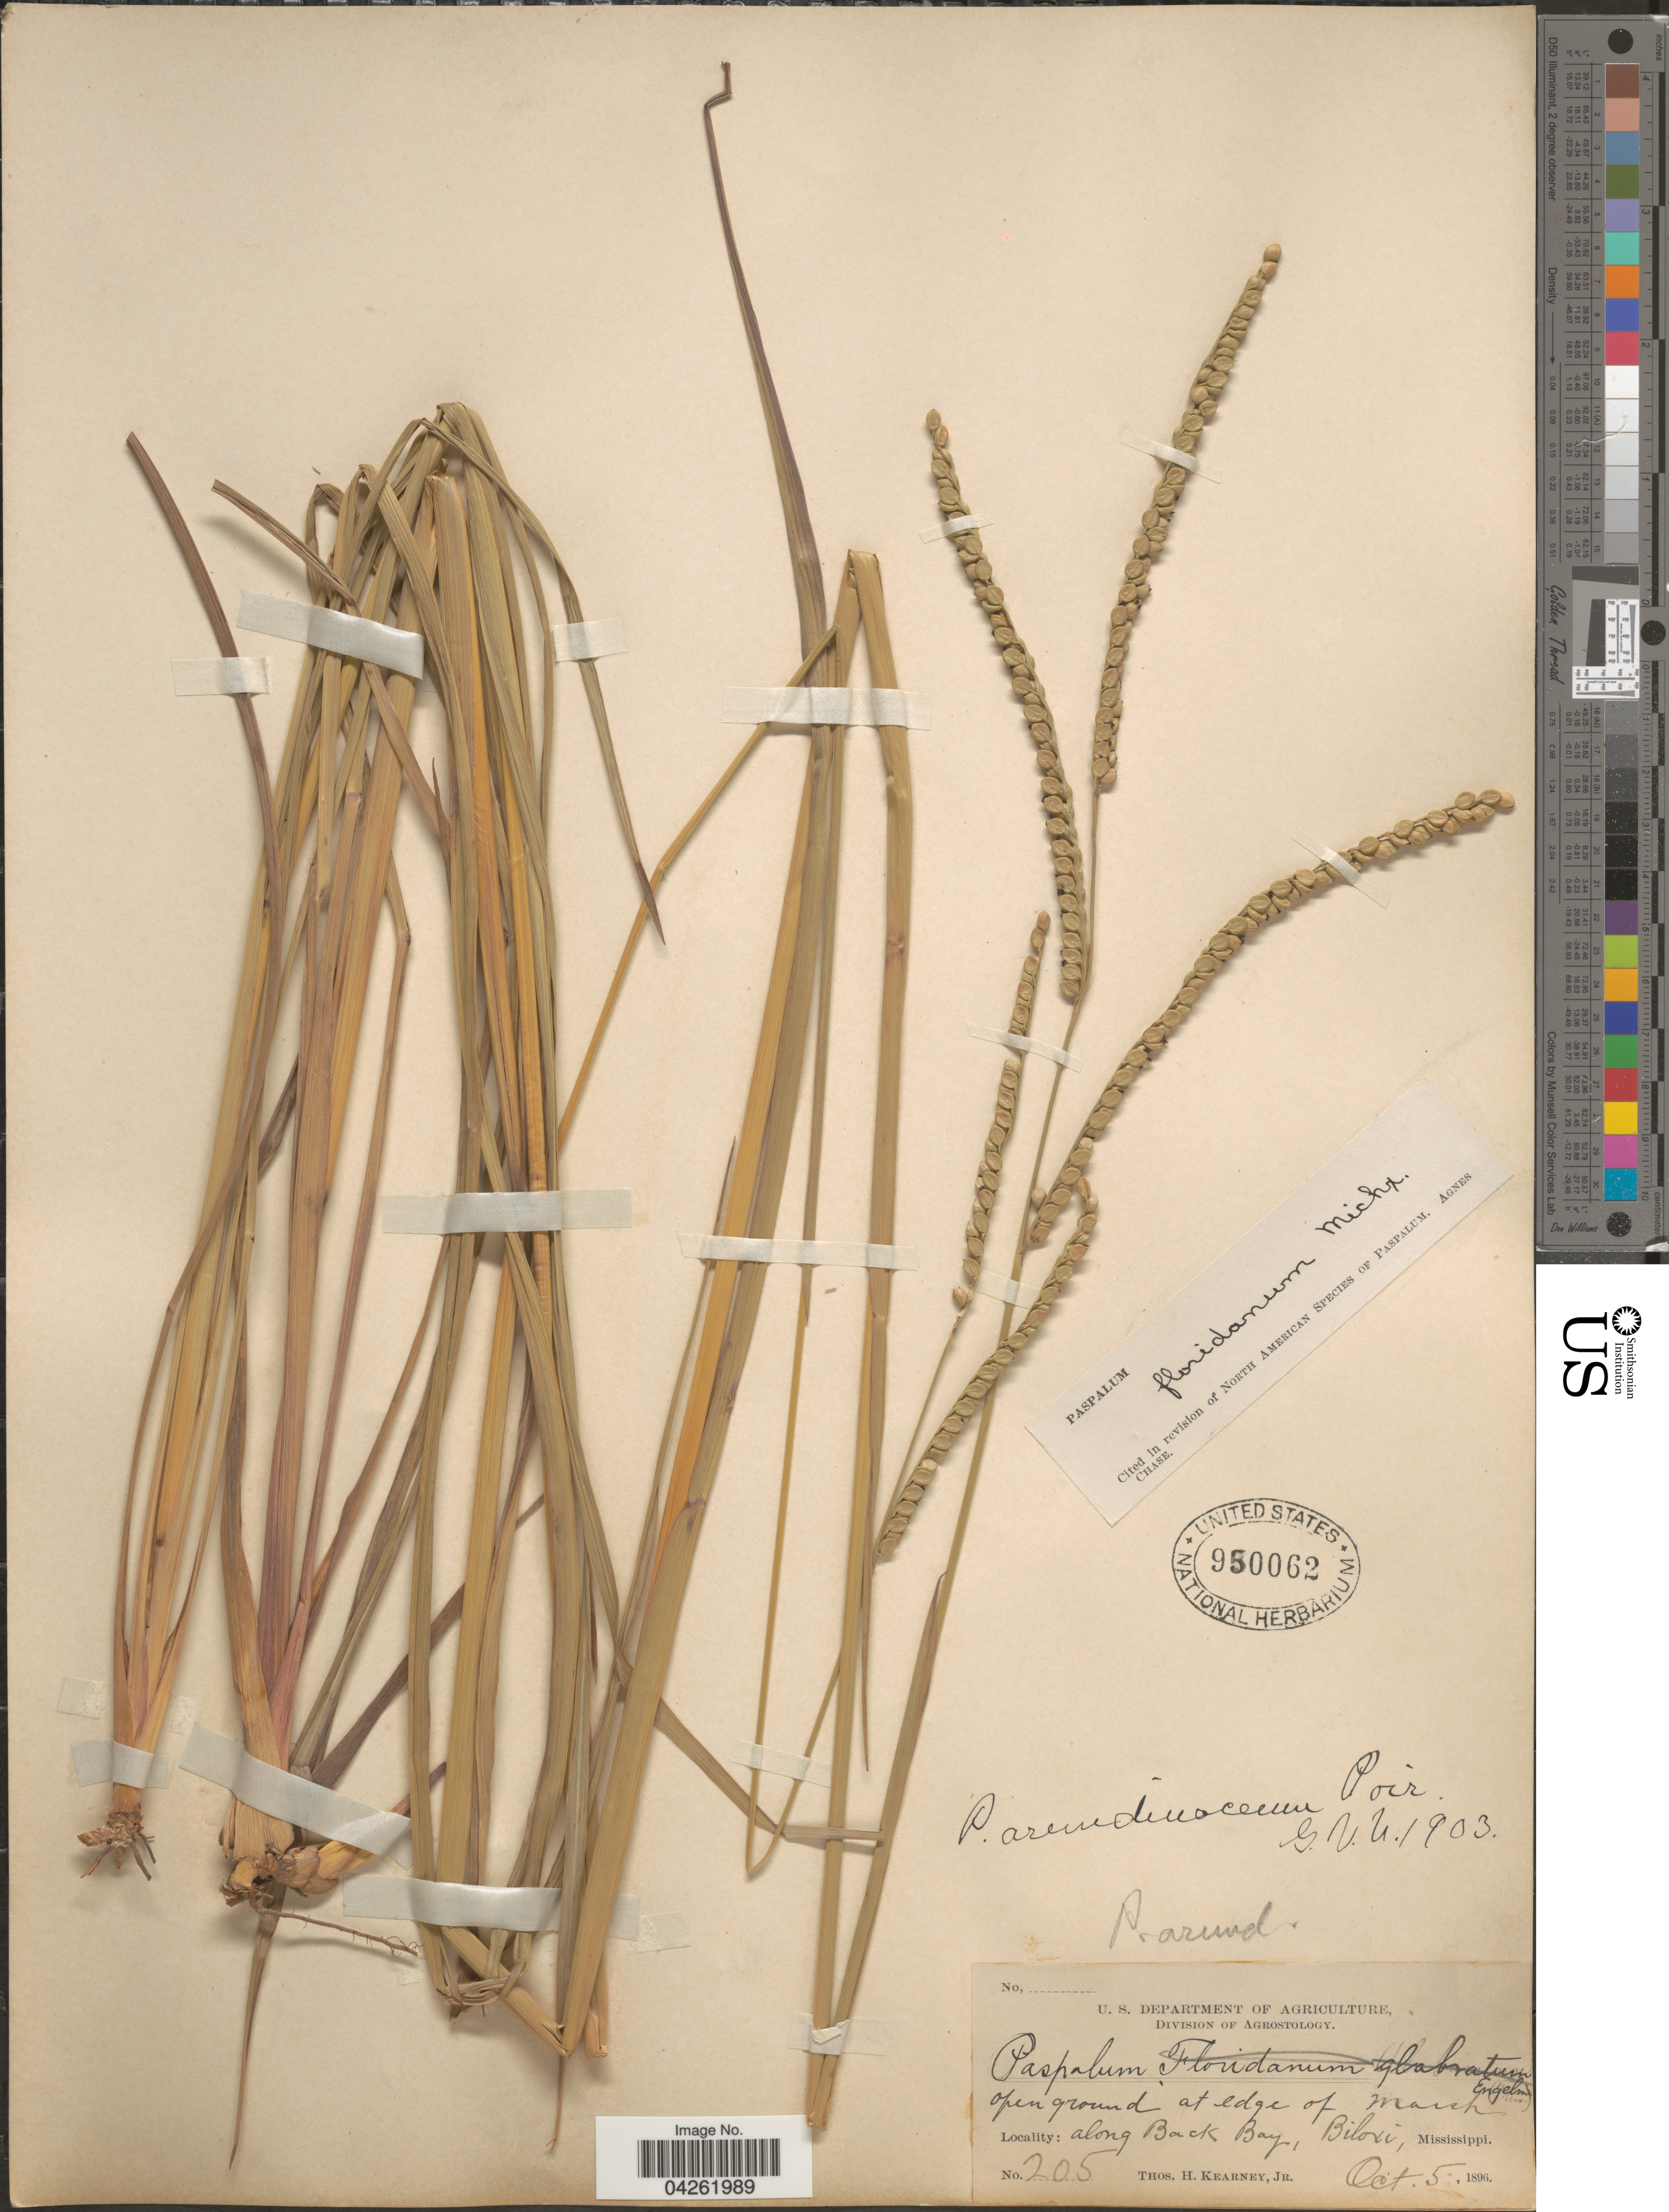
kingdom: Plantae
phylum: Tracheophyta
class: Liliopsida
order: Poales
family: Poaceae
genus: Paspalum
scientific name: Paspalum floridanum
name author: Michx.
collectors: T. H. Kearney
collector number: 205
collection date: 1896-10-05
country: United States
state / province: Mississippi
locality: Along Black Bay, Biloxi.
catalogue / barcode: US 950062